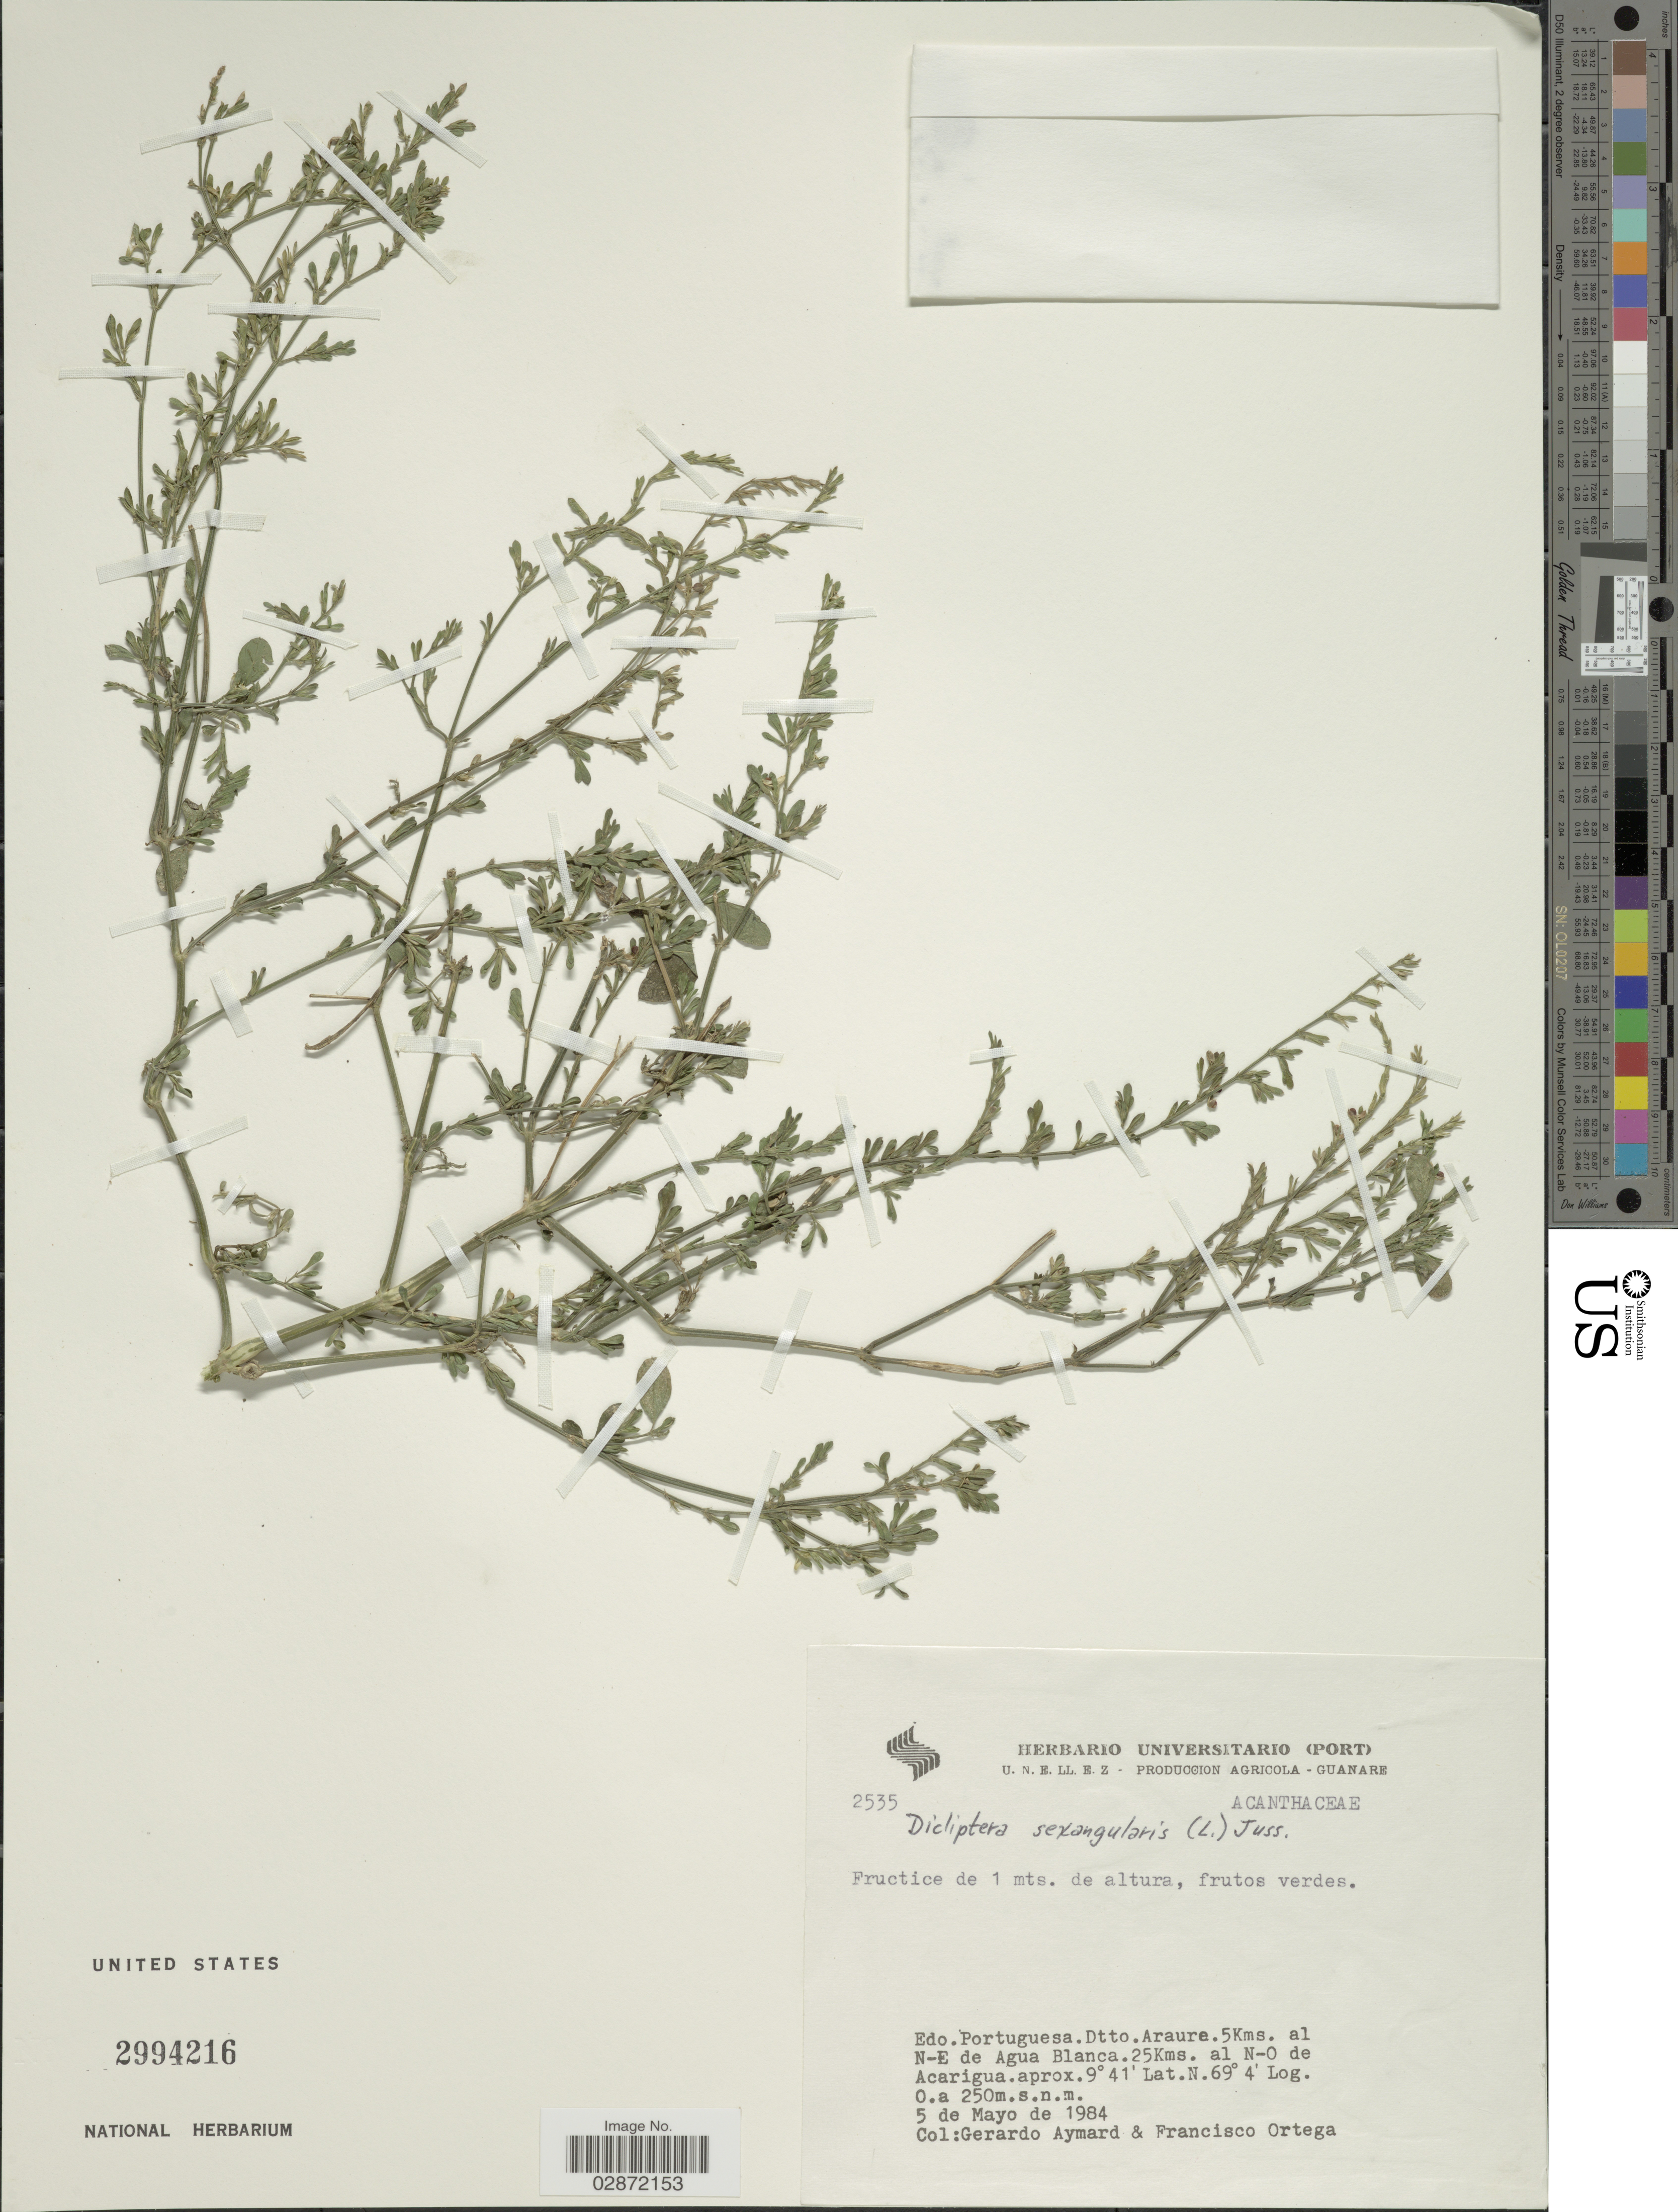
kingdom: Plantae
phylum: Tracheophyta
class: Magnoliopsida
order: Lamiales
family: Acanthaceae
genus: Dicliptera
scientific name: Dicliptera sexangularis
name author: (L.) Juss.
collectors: G. A. Aymard & F. J. Ortega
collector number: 2535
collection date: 1984-05-05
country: Venezuela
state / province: Portuguesa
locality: Edo. Portuguesa. Dtto. Araura. 5Kms. al N-E de Agua Blanca. 25Kms. al N-O de Acarigua.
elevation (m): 250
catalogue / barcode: US 2994216